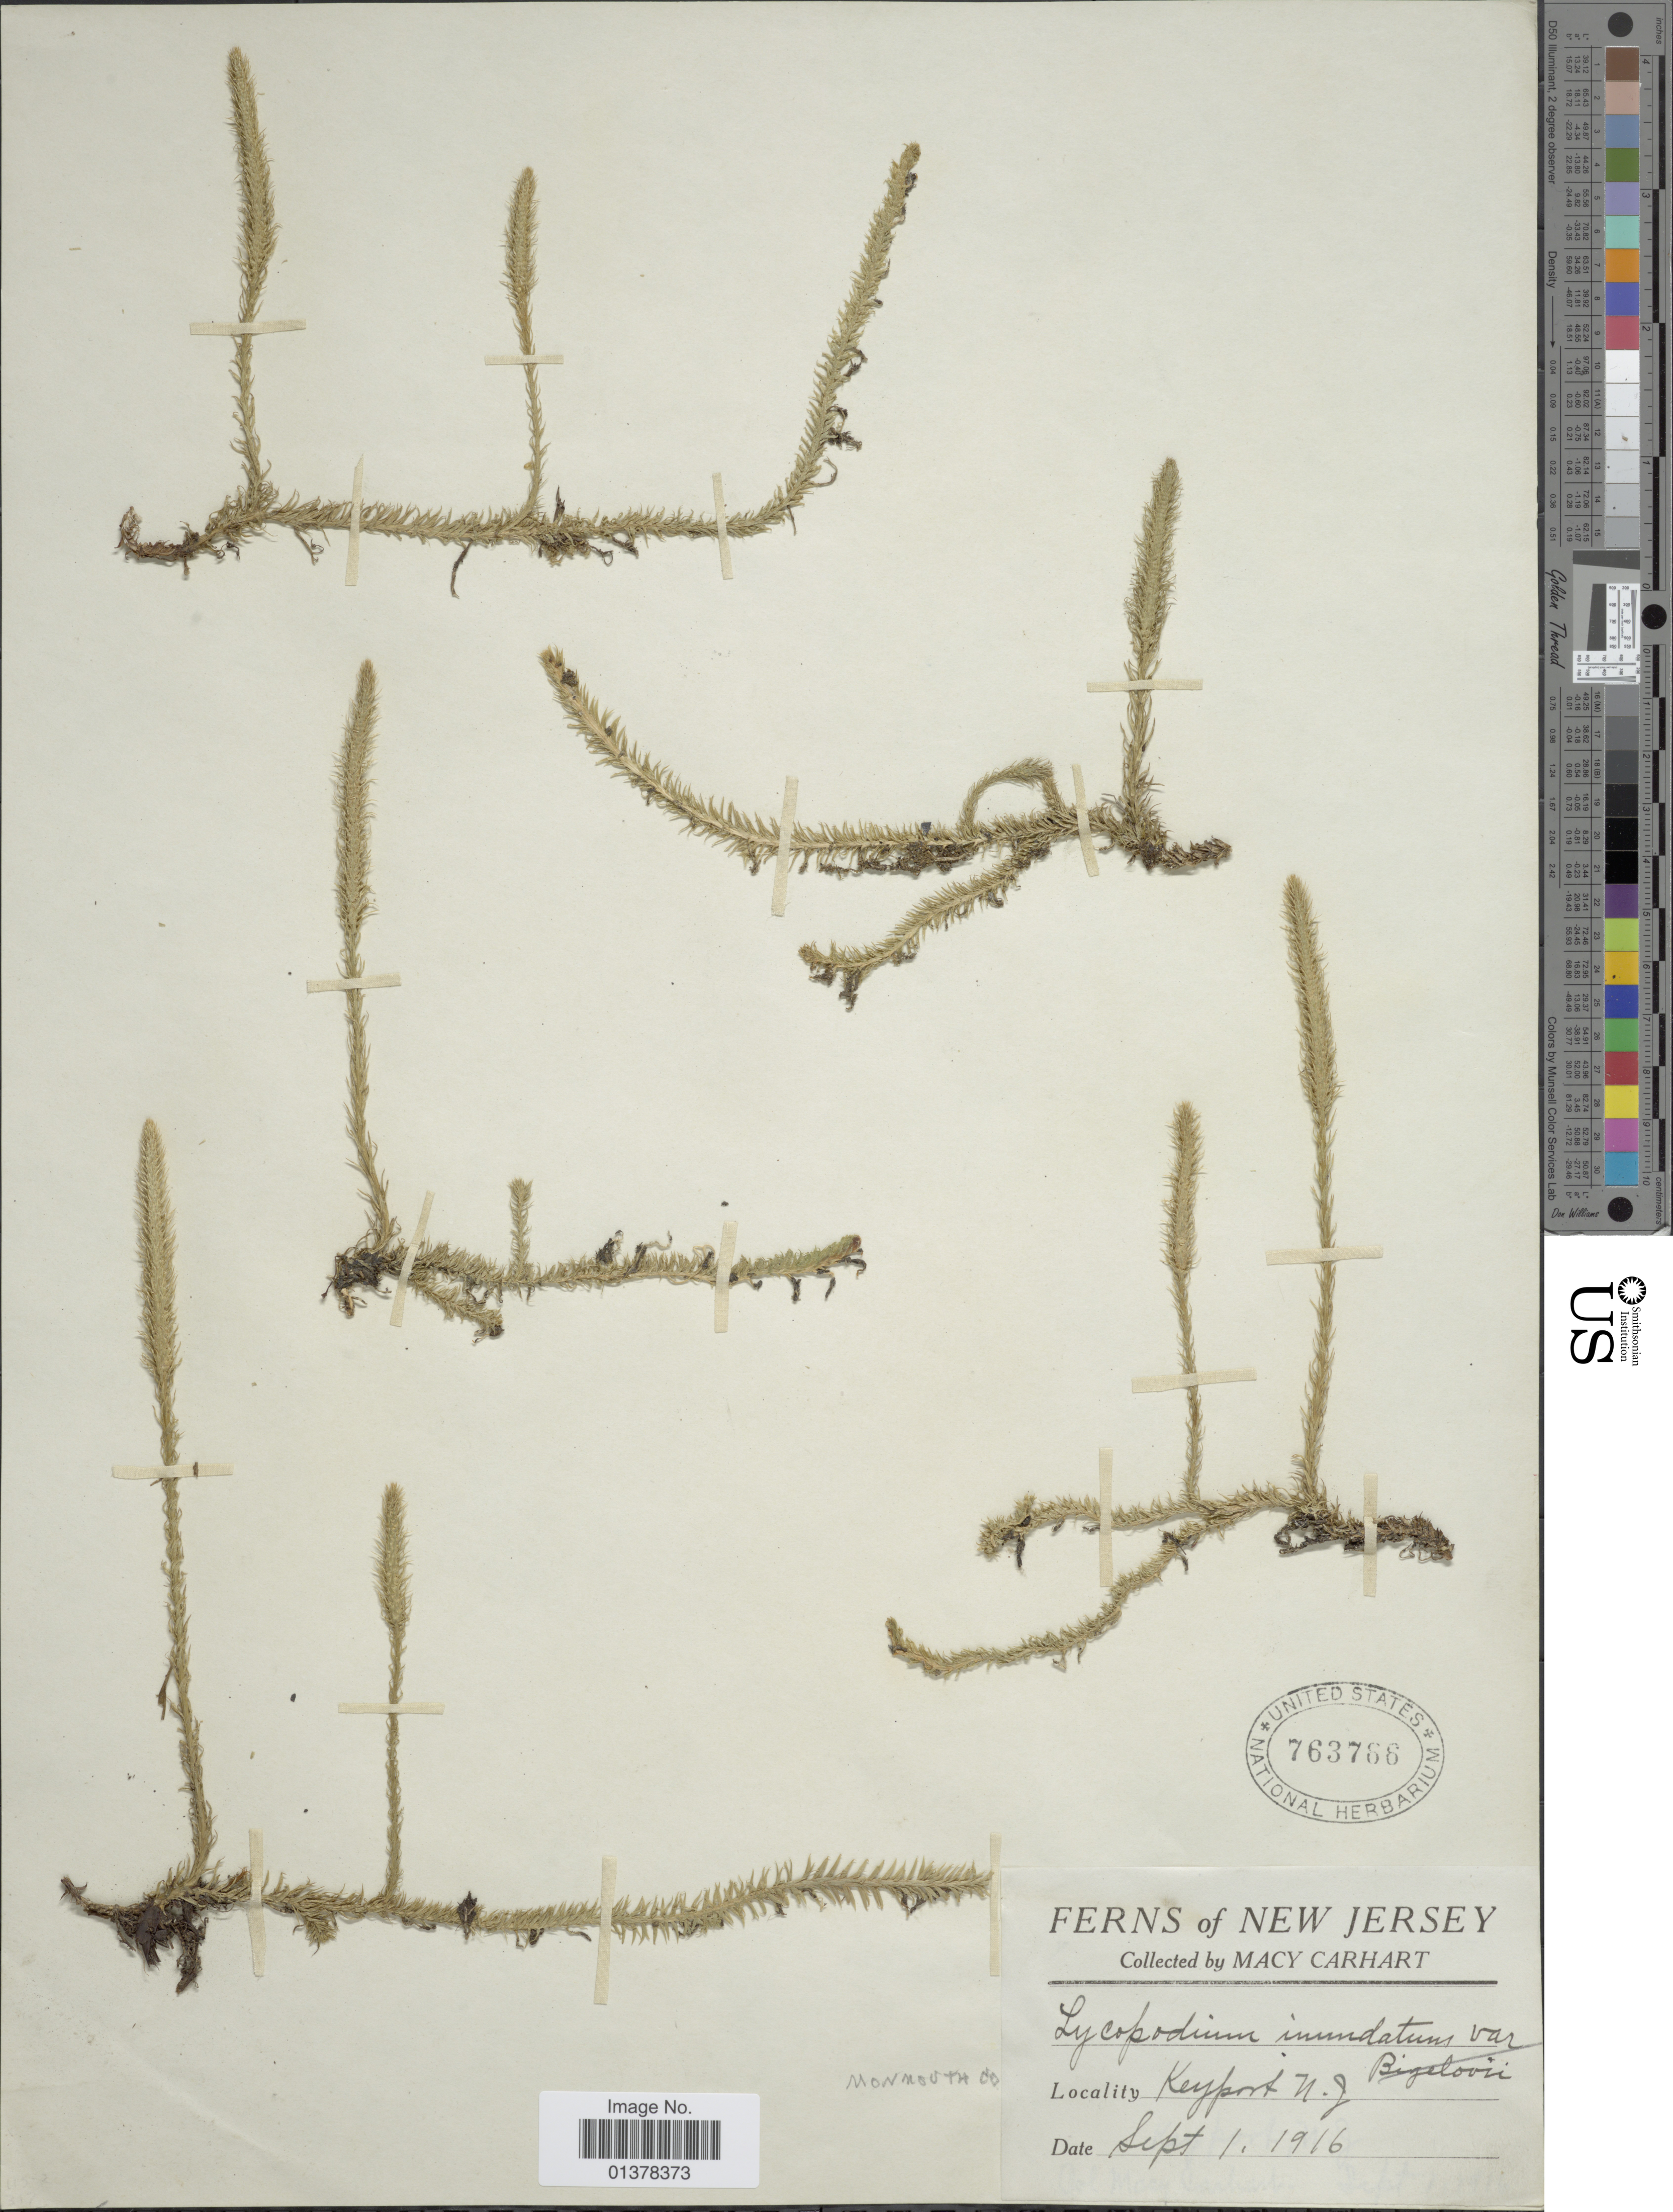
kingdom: Plantae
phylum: Tracheophyta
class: Lycopodiopsida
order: Lycopodiales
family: Lycopodiaceae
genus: Lycopodiella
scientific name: Lycopodiella inundata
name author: (L.) Holub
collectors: M. Carhart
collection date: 1916-09-01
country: United States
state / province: New Jersey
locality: Keyport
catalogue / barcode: US 763766